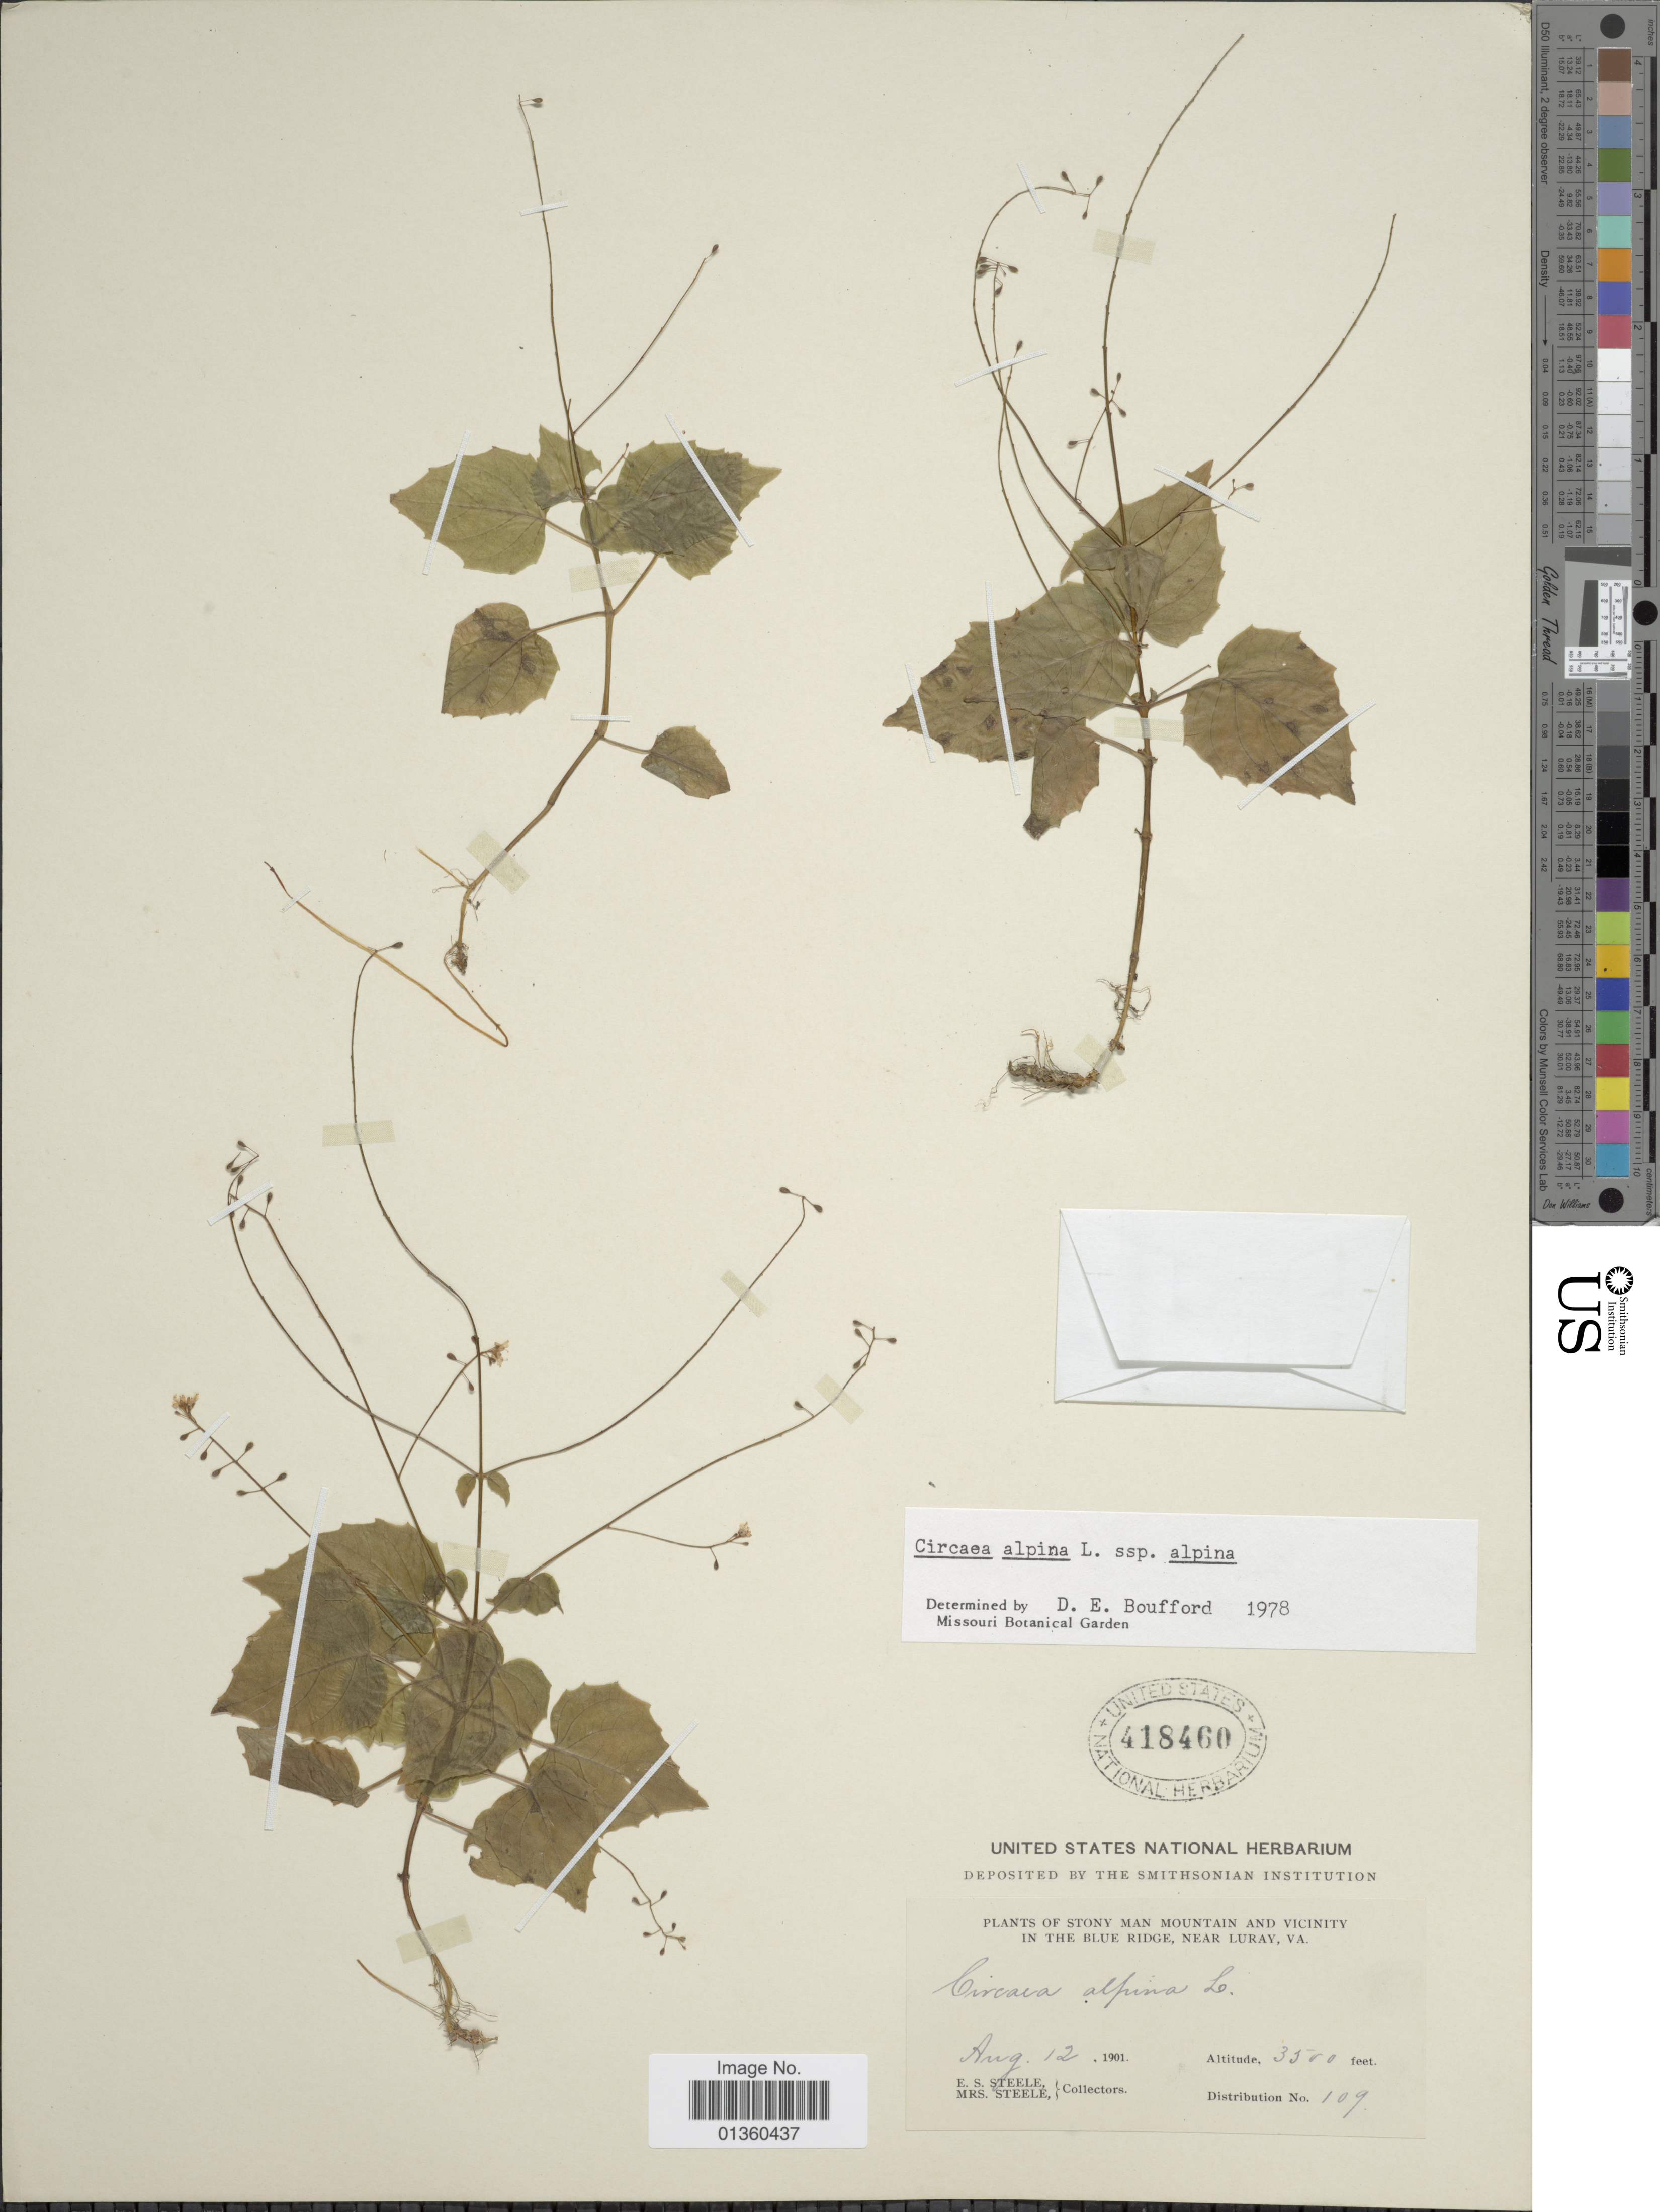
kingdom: Plantae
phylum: Tracheophyta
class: Magnoliopsida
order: Myrtales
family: Onagraceae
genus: Circaea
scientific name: Circaea alpina subsp. alpina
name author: L.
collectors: E. Steele & -- Steele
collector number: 109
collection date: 1901-08-12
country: United States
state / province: Virginia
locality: Stony man Mountain and Vicinity in the Blue Ridge, Near Luray, Va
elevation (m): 1067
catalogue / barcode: US 418460